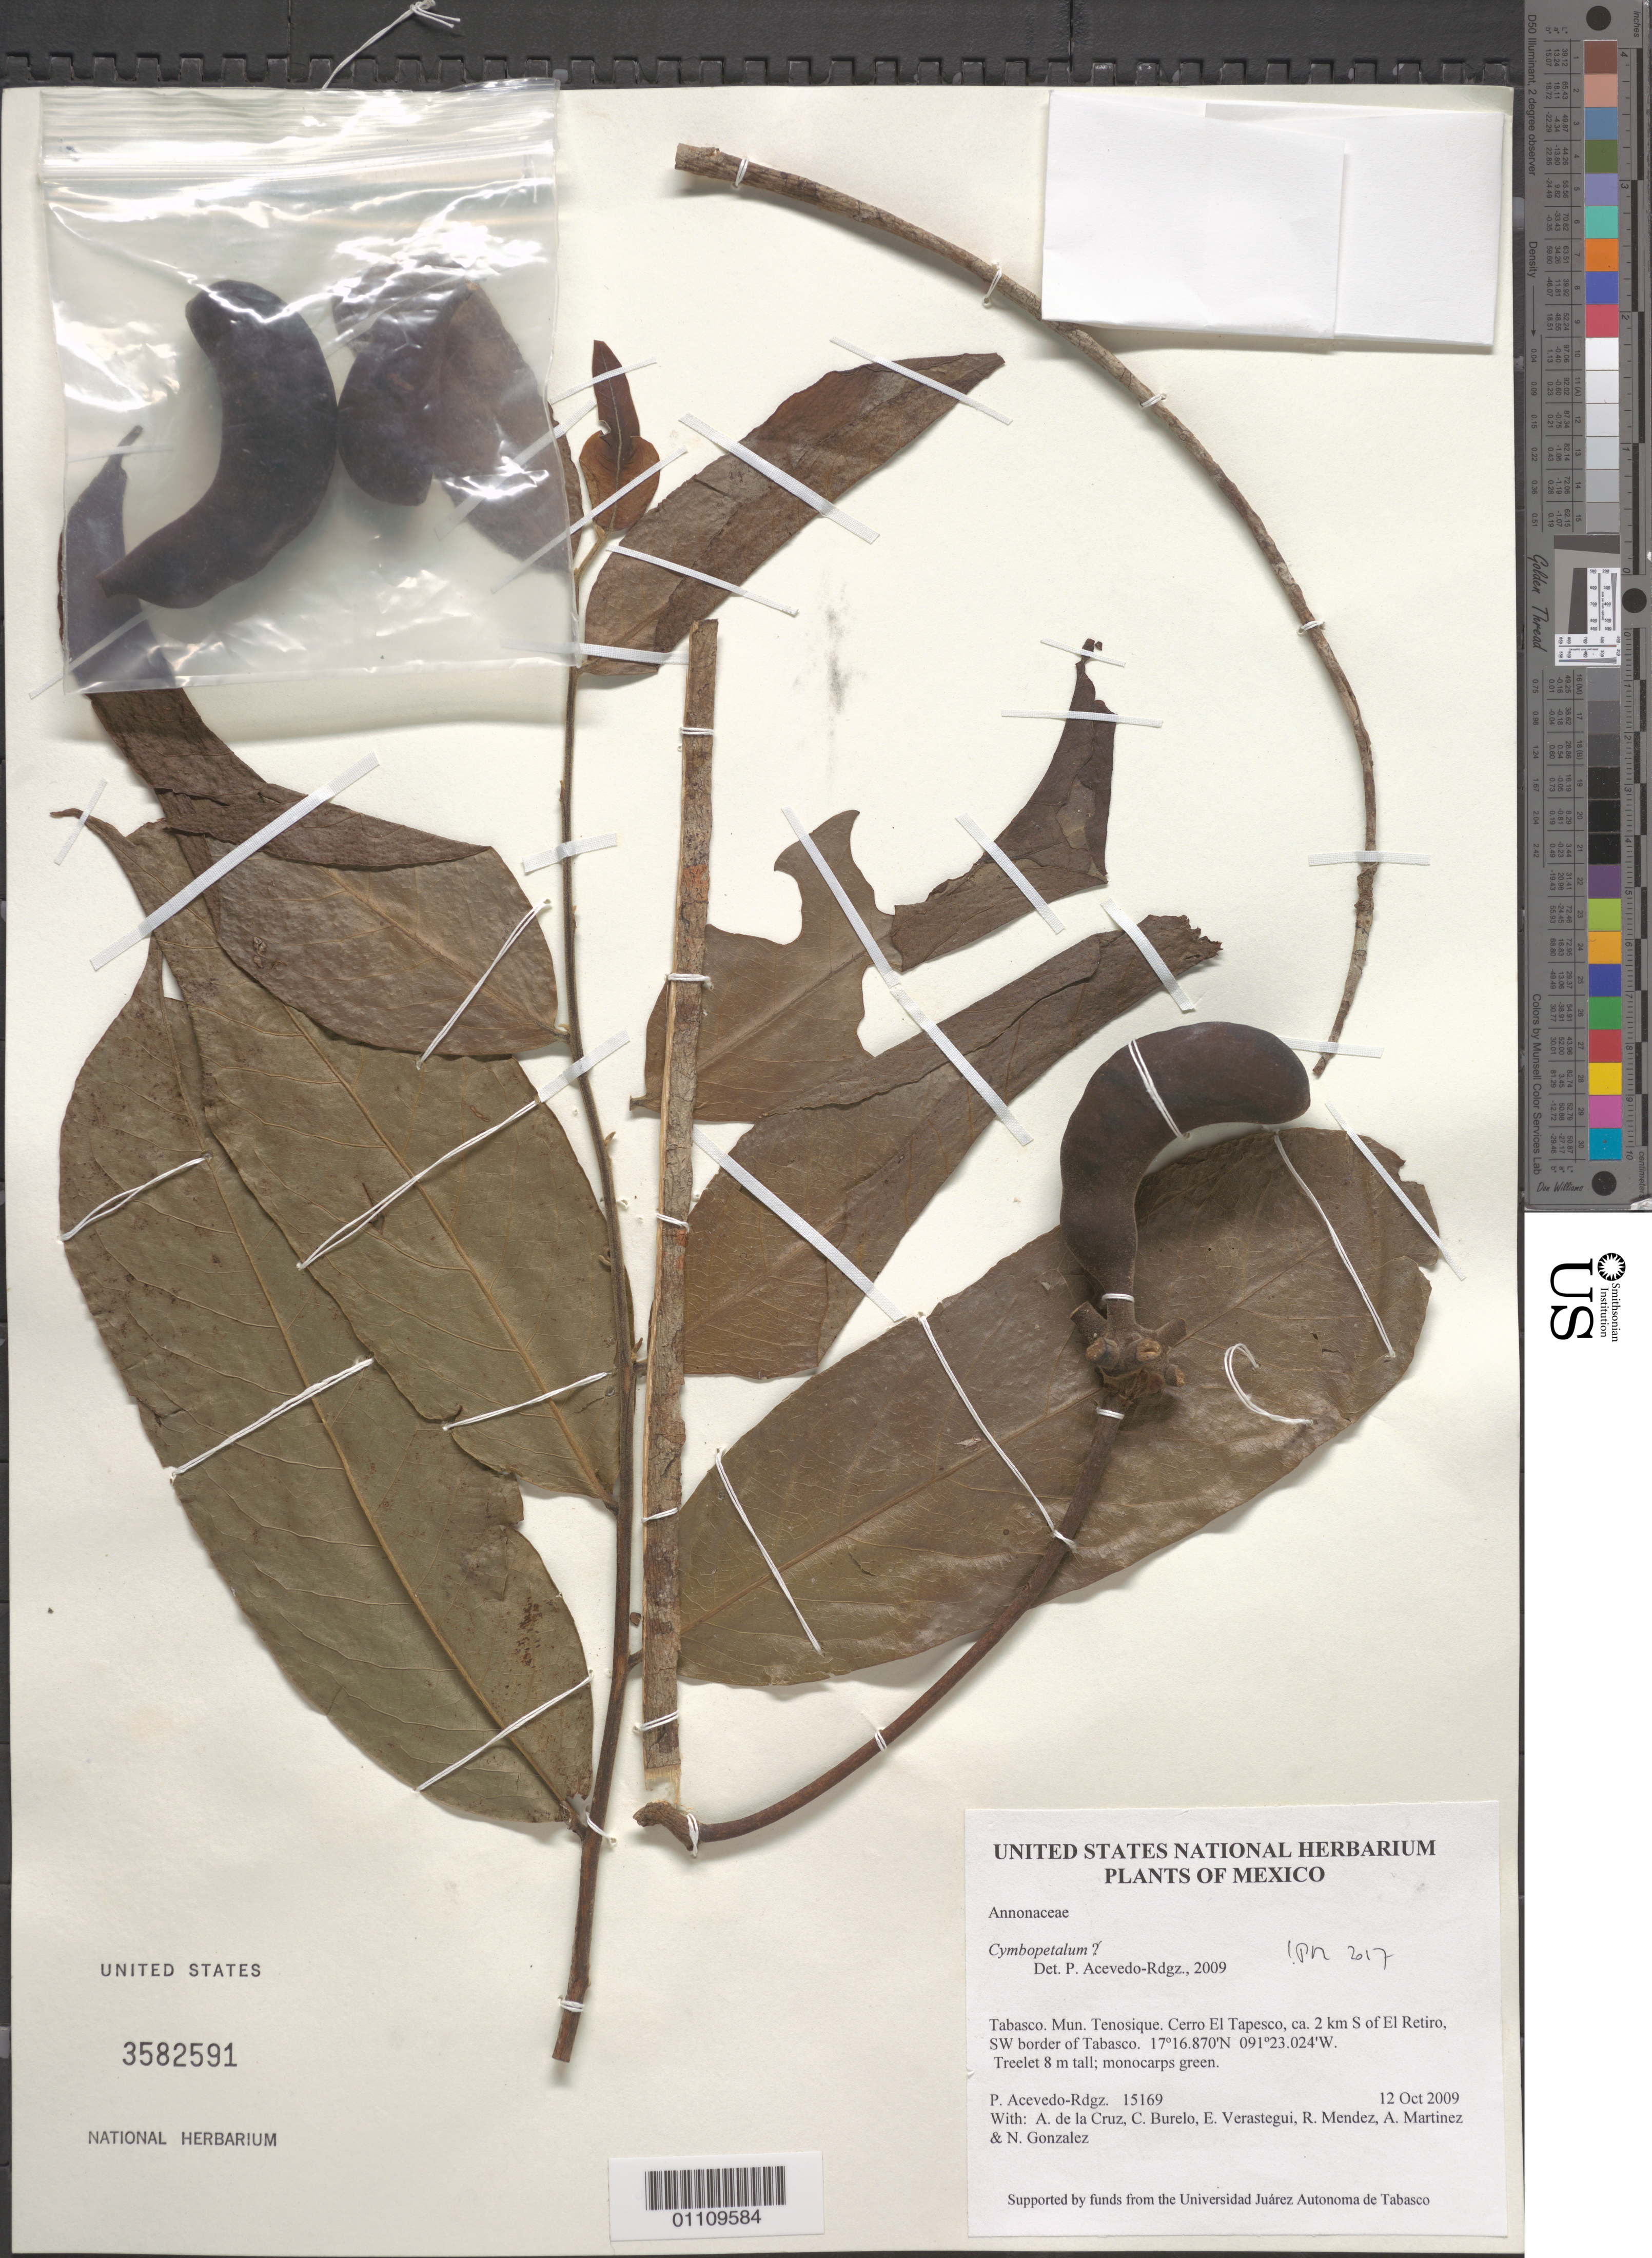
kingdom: Plantae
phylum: Tracheophyta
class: Magnoliopsida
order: Magnoliales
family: Annonaceae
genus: Cymbopetalum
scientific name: Cymbopetalum sp.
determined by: Acevedo-Rodríguez, P., (BOT), Smithsonian Institution - National Museum of Natural History (UNITED STATES)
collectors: P. Acevedo-Rodr., A. de la Cruz, C. Burelo, E. Verastegui, R. Mendez & A. Martinez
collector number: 15169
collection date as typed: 12 Oct 2009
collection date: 2009-10-12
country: Mexico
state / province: Tabasco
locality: Mun. Tenosique. Cerro El Tapesco, ca. 2 km S of El Retiro, SW border of Tabasco.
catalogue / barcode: US 3582591